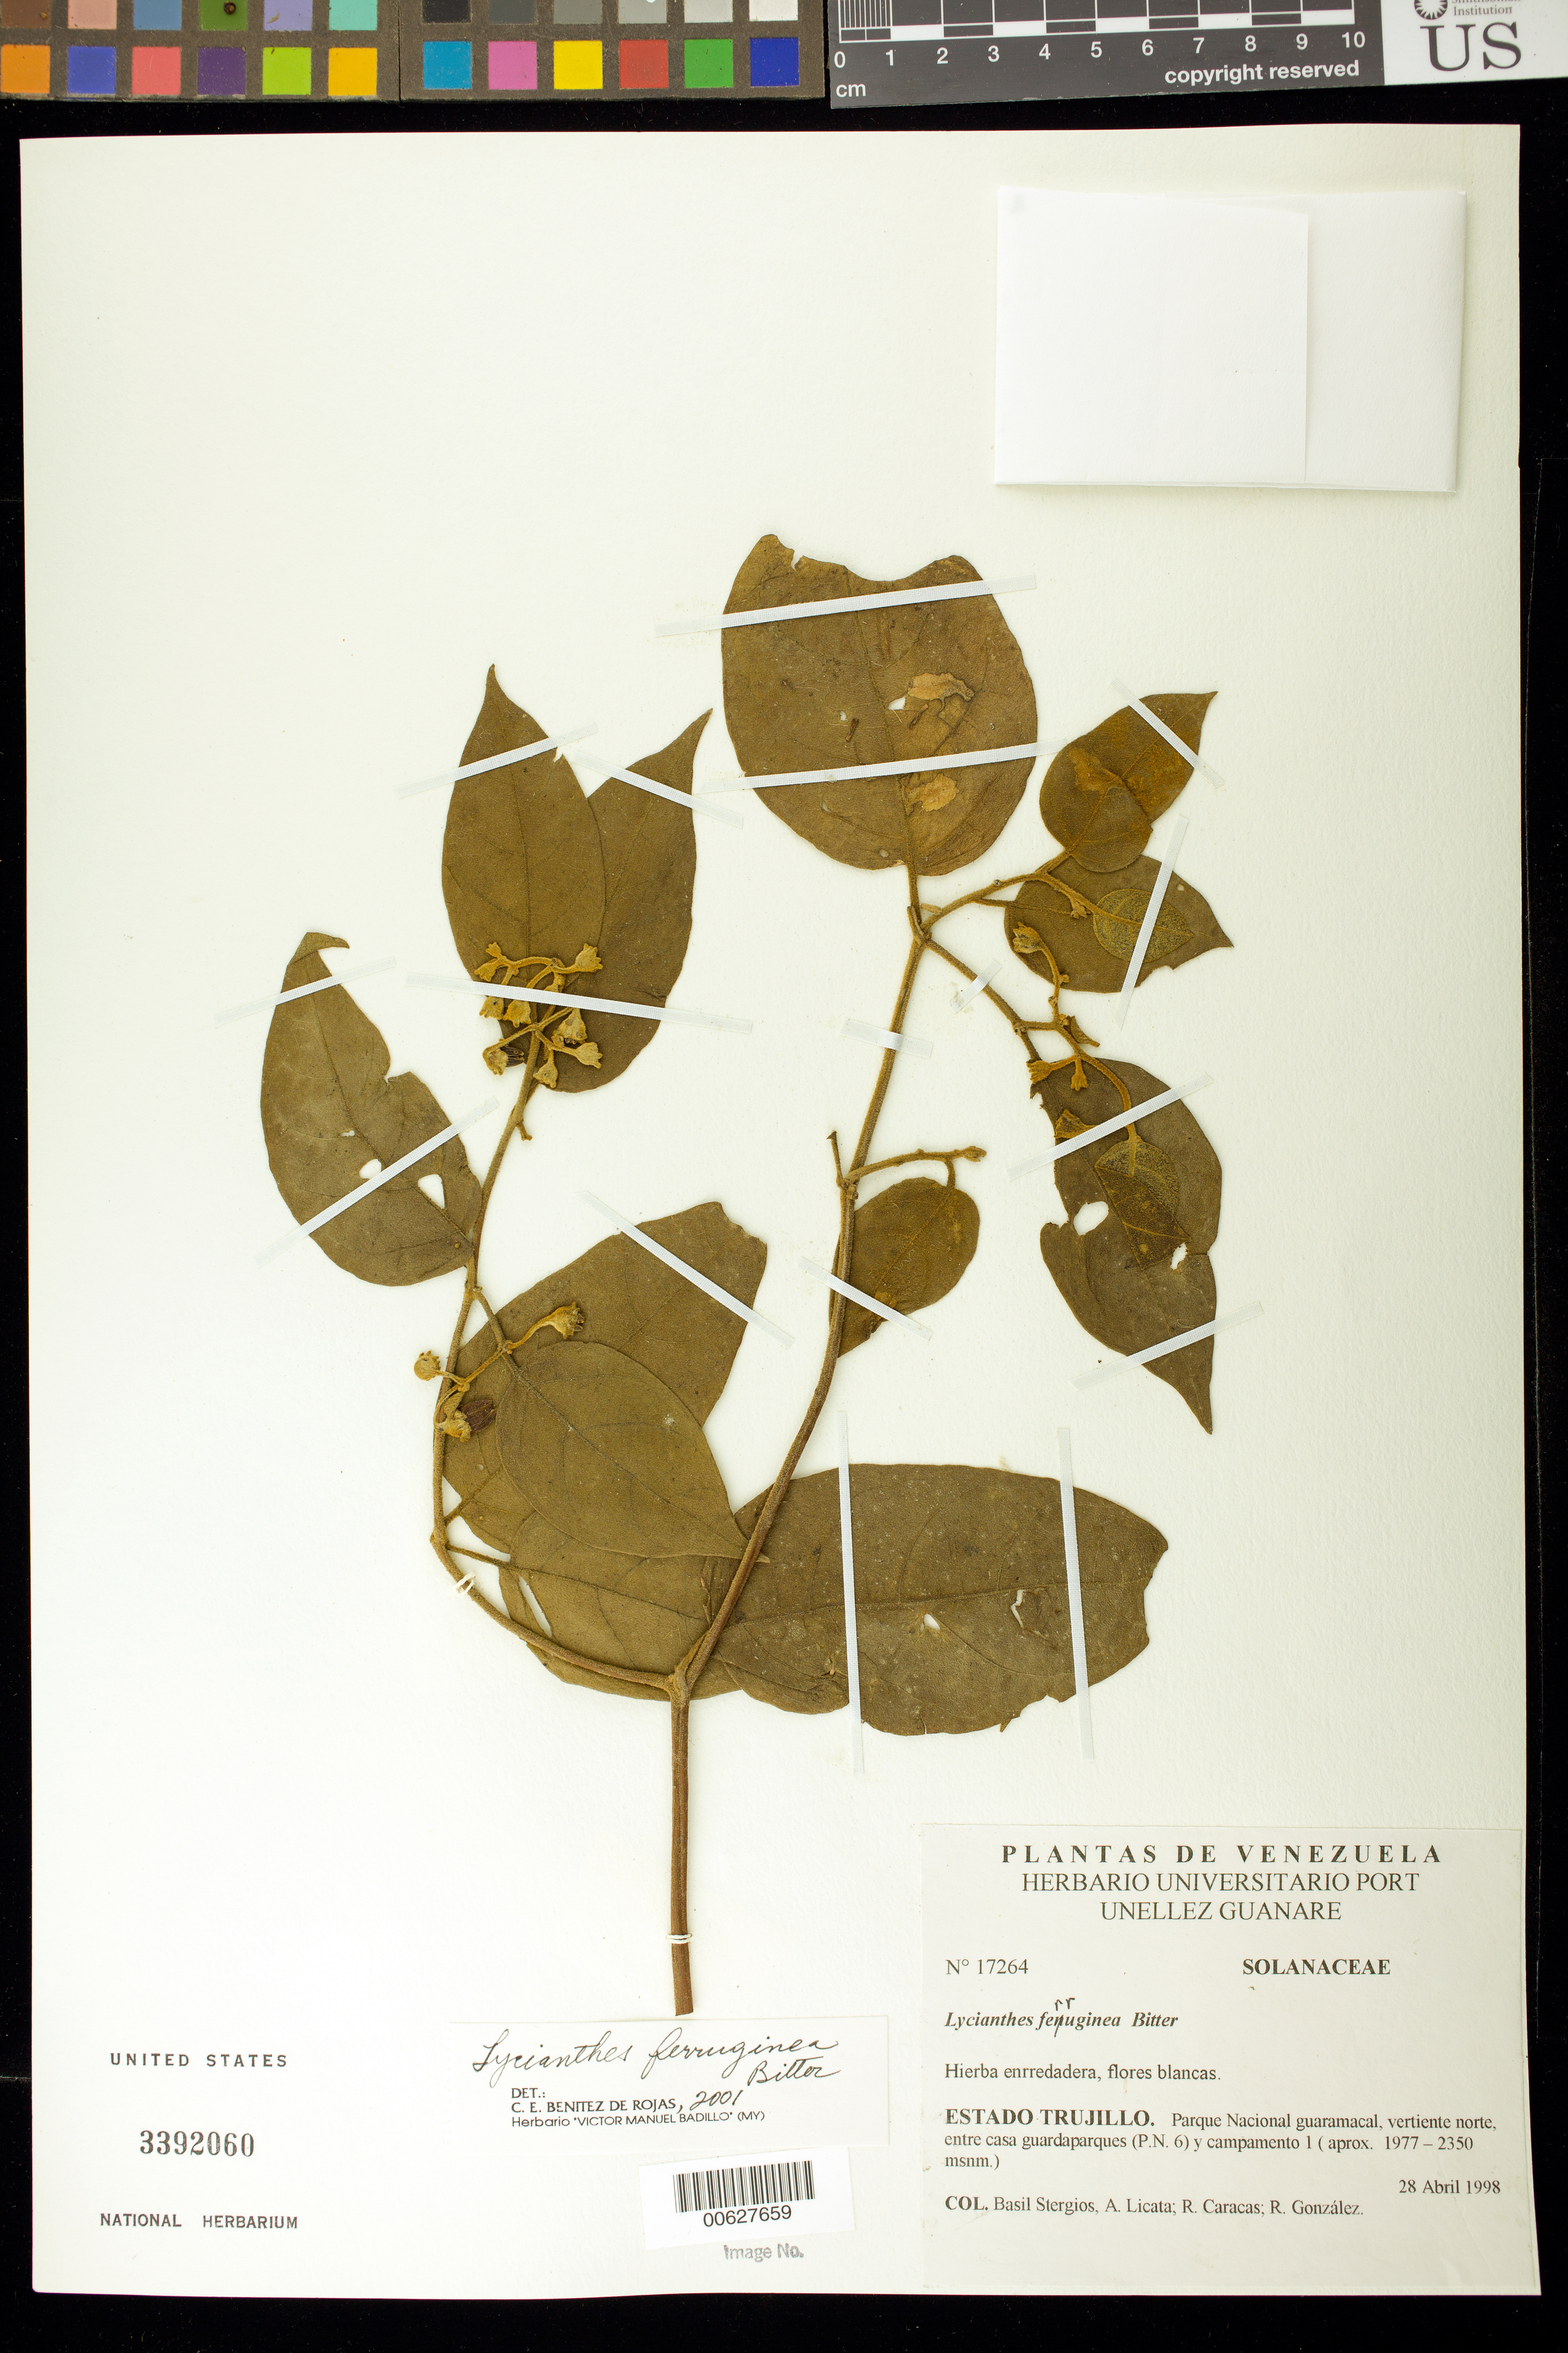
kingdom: Plantae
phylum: Tracheophyta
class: Magnoliopsida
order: Solanales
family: Solanaceae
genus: Lycianthes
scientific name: Lycianthes ferruginea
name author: Bitter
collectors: B. G. Stergios, A. Licata, R. Caracas & R. González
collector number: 17264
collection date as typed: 28 Apr 1998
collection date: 1998-04-28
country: Venezuela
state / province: Trujillo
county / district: Boconó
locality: Parque Nacional Guaramacal, vertiente N, entre casa guardaparques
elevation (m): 1977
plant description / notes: PORT, US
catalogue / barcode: US 3392060